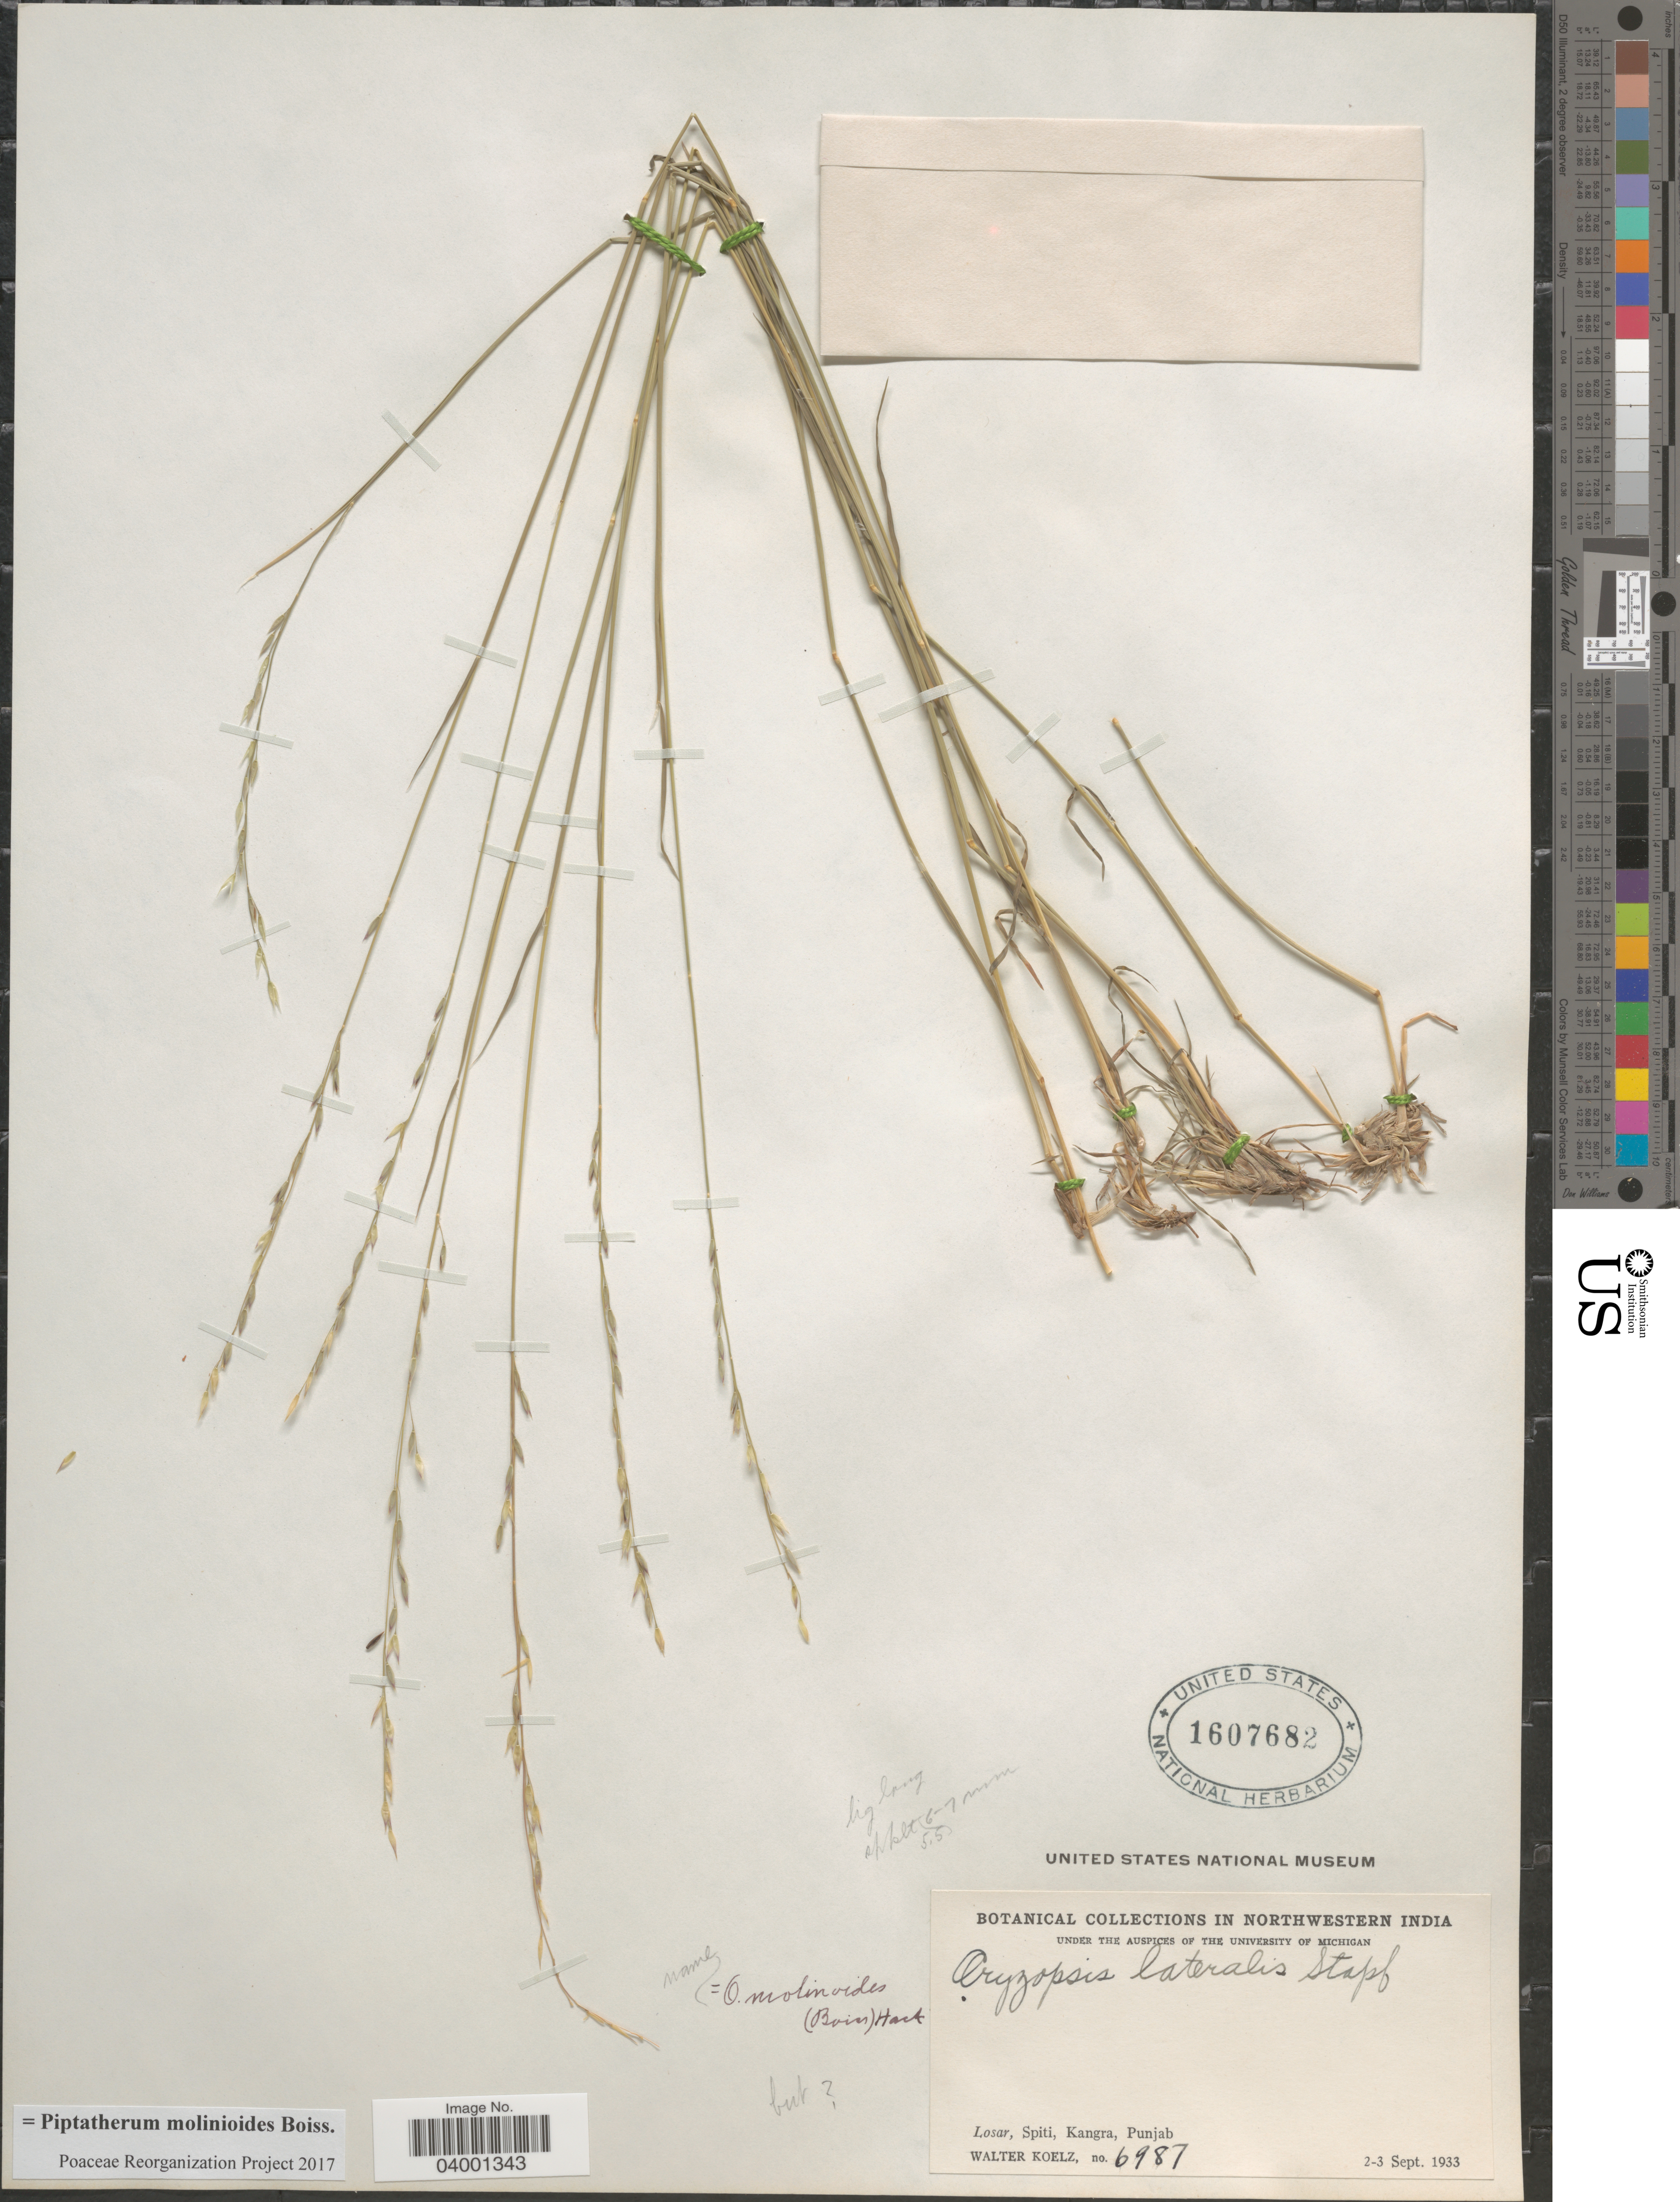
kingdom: Plantae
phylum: Tracheophyta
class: Liliopsida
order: Poales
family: Poaceae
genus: Piptatherum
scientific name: Piptatherum molinioides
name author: Boiss.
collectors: W. N. Koelz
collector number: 6987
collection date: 1933-09-02/1933-09-03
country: India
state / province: Punjab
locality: In Northwestern India. Losar, Spiti, Kangra.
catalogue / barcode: US 1607682